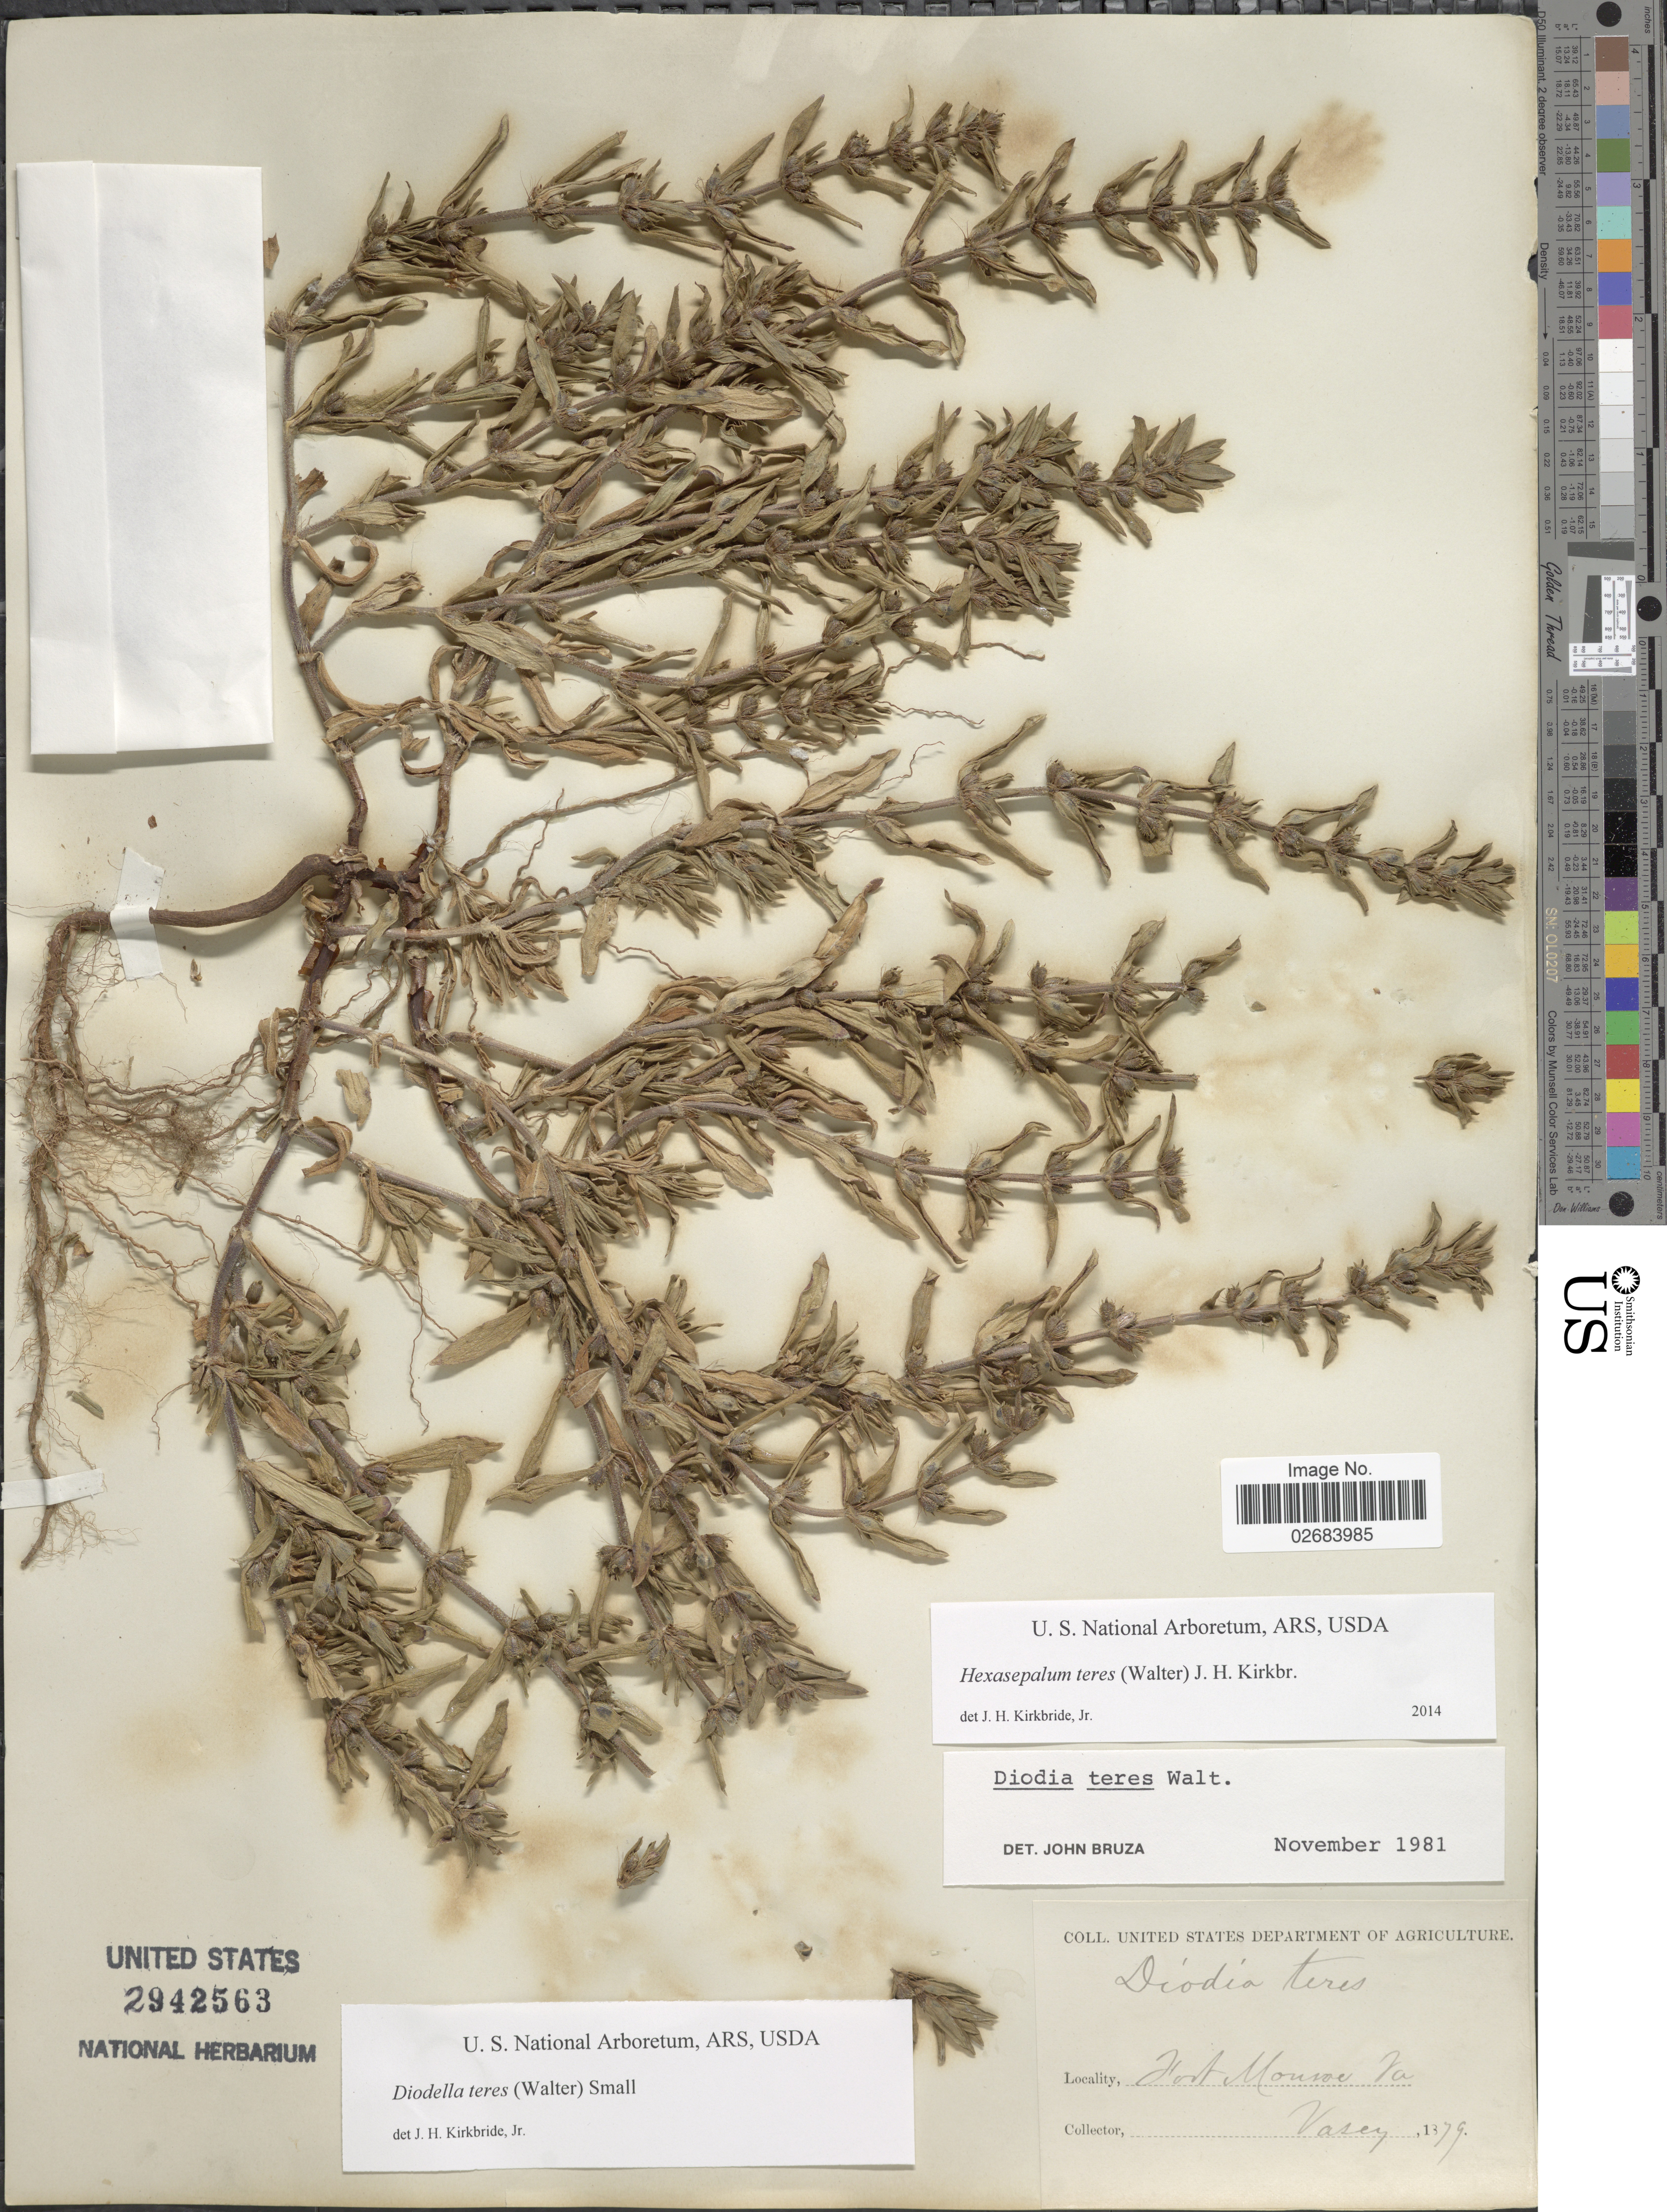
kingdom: Plantae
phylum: Tracheophyta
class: Magnoliopsida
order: Gentianales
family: Rubiaceae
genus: Diodia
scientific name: Diodia teres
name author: Walter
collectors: Vasey, --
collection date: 1879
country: United States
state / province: Virginia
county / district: City of Hampton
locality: Fort Monroe.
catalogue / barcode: US 2942563